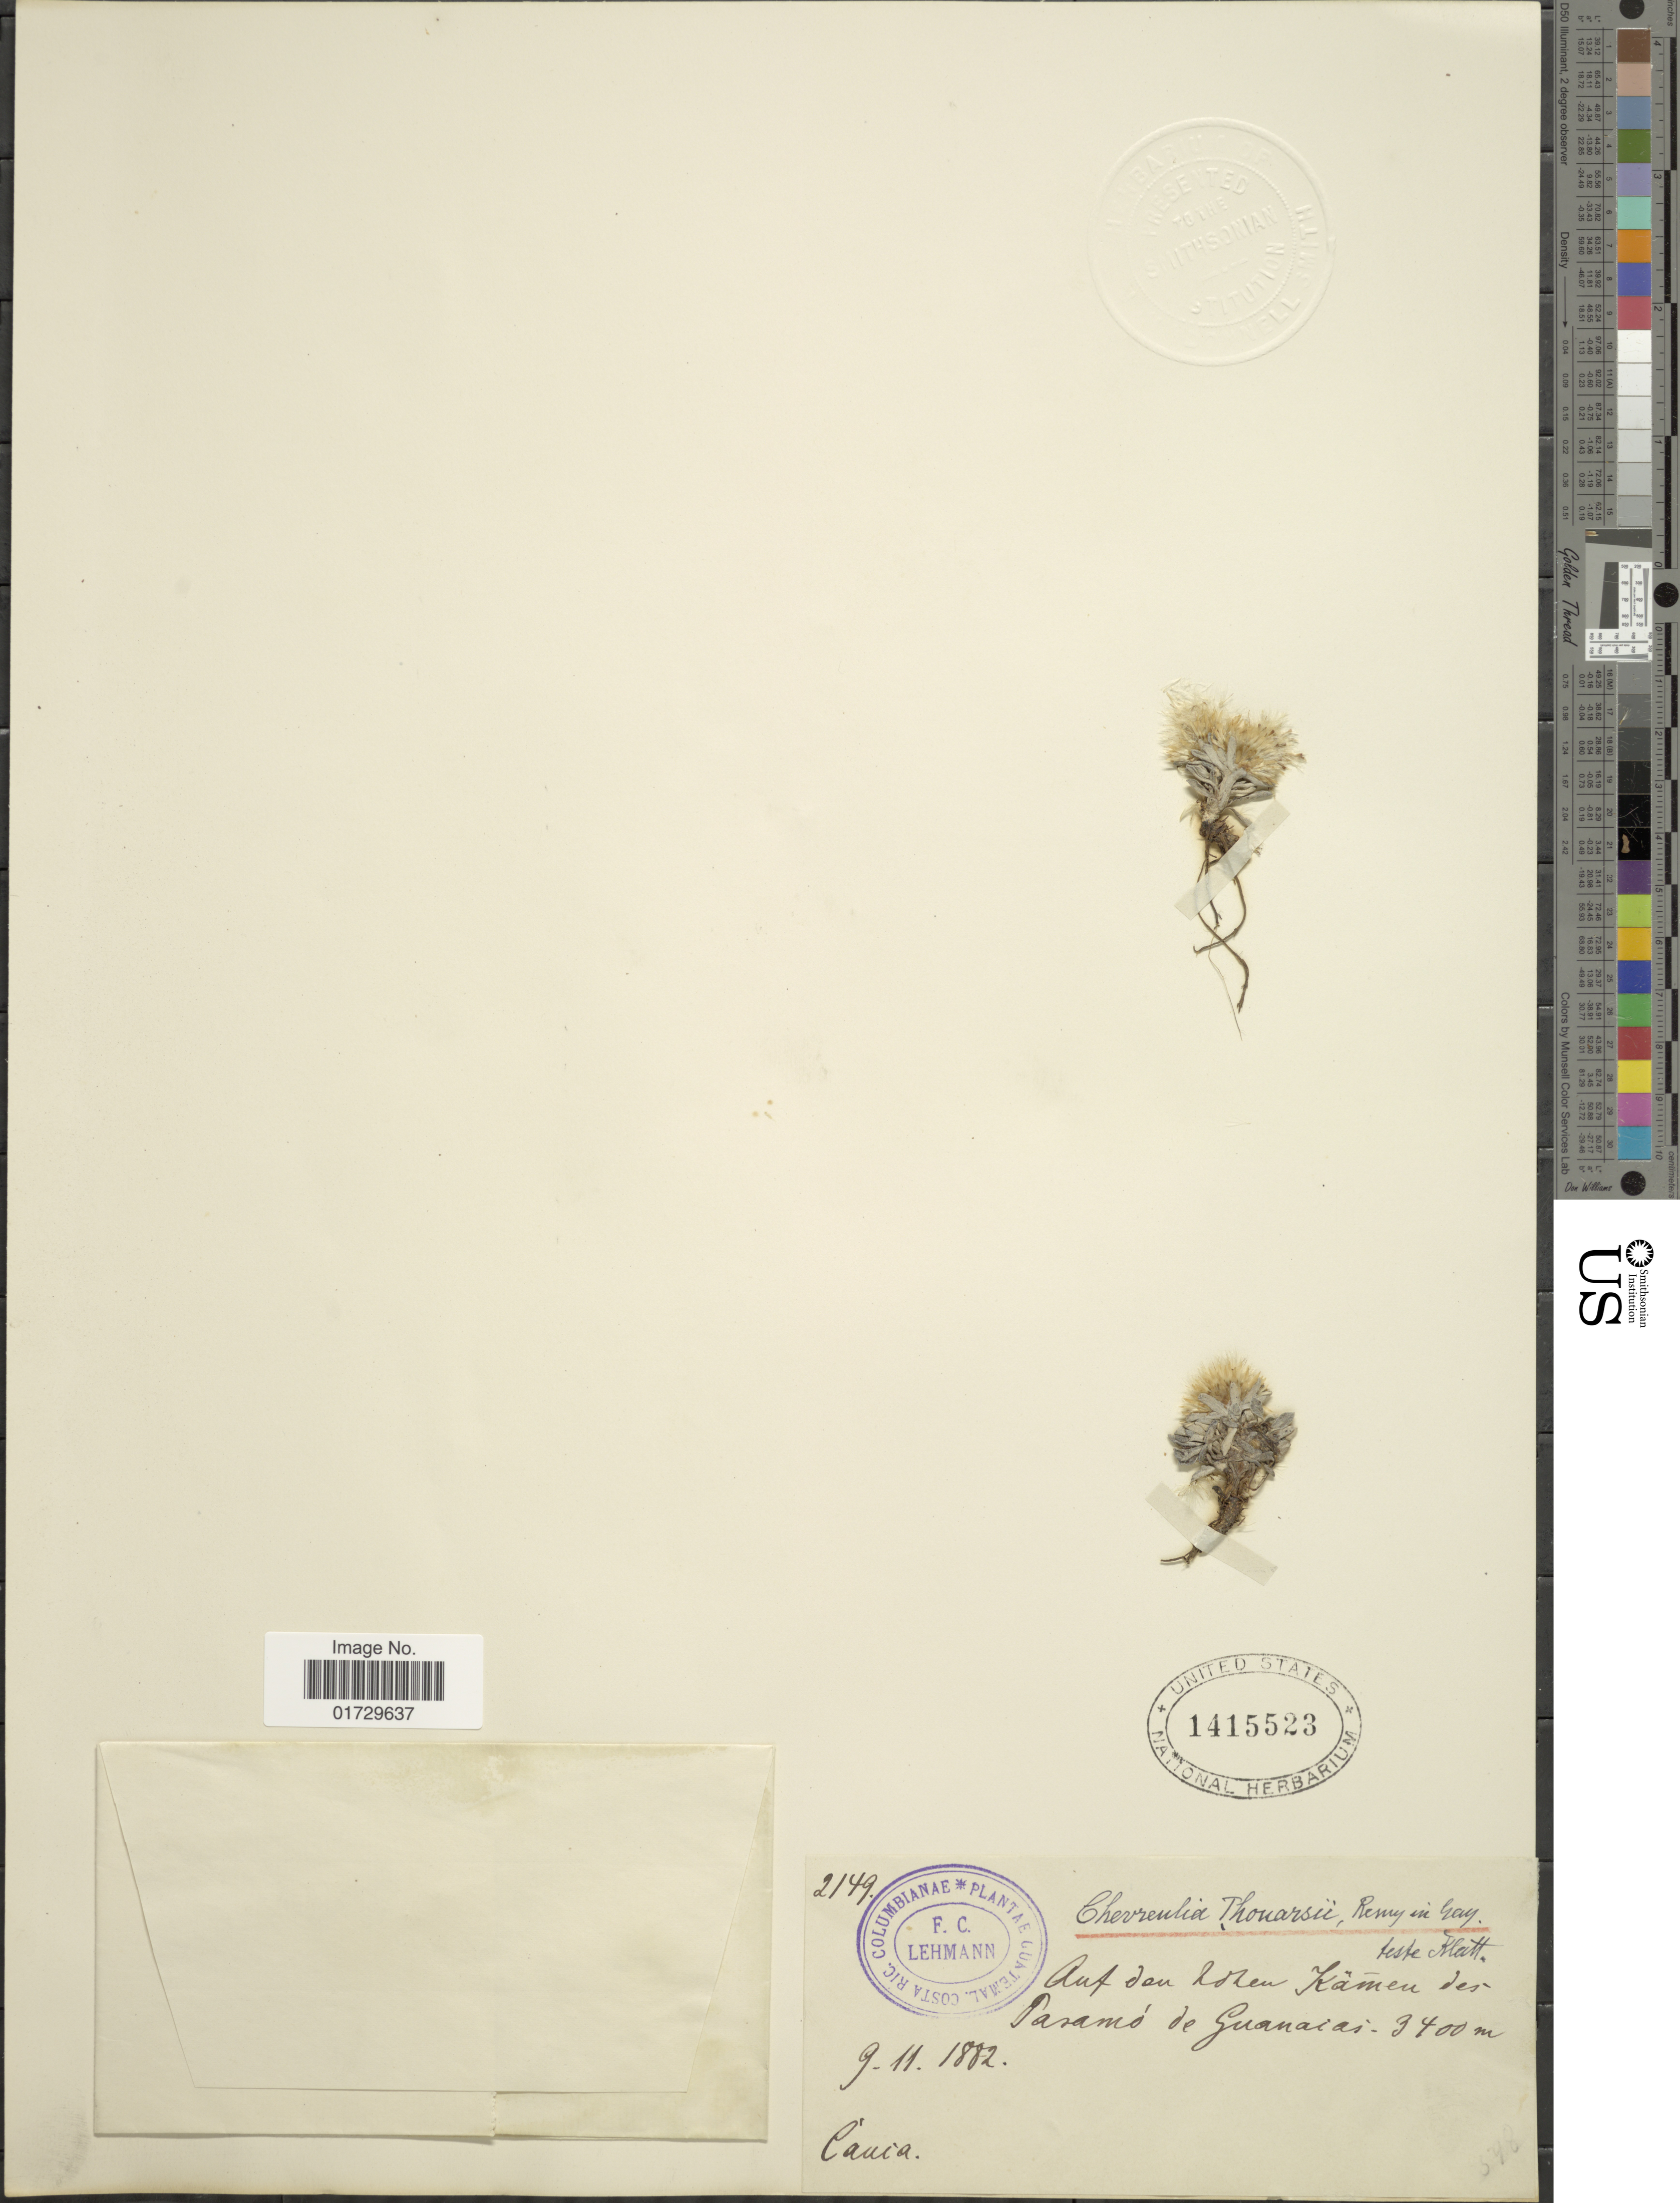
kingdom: Plantae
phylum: Tracheophyta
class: Magnoliopsida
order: Asterales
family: Asteraceae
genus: Chevreulia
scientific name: Chevreulia thouarsii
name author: J. Rémy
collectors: F. C. Lehmann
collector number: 2149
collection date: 1882-11-09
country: Colombia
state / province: Cauca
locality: Auf den hohen Kamen des Paramo de Guanacas, Cauca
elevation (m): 3400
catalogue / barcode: US 1415523